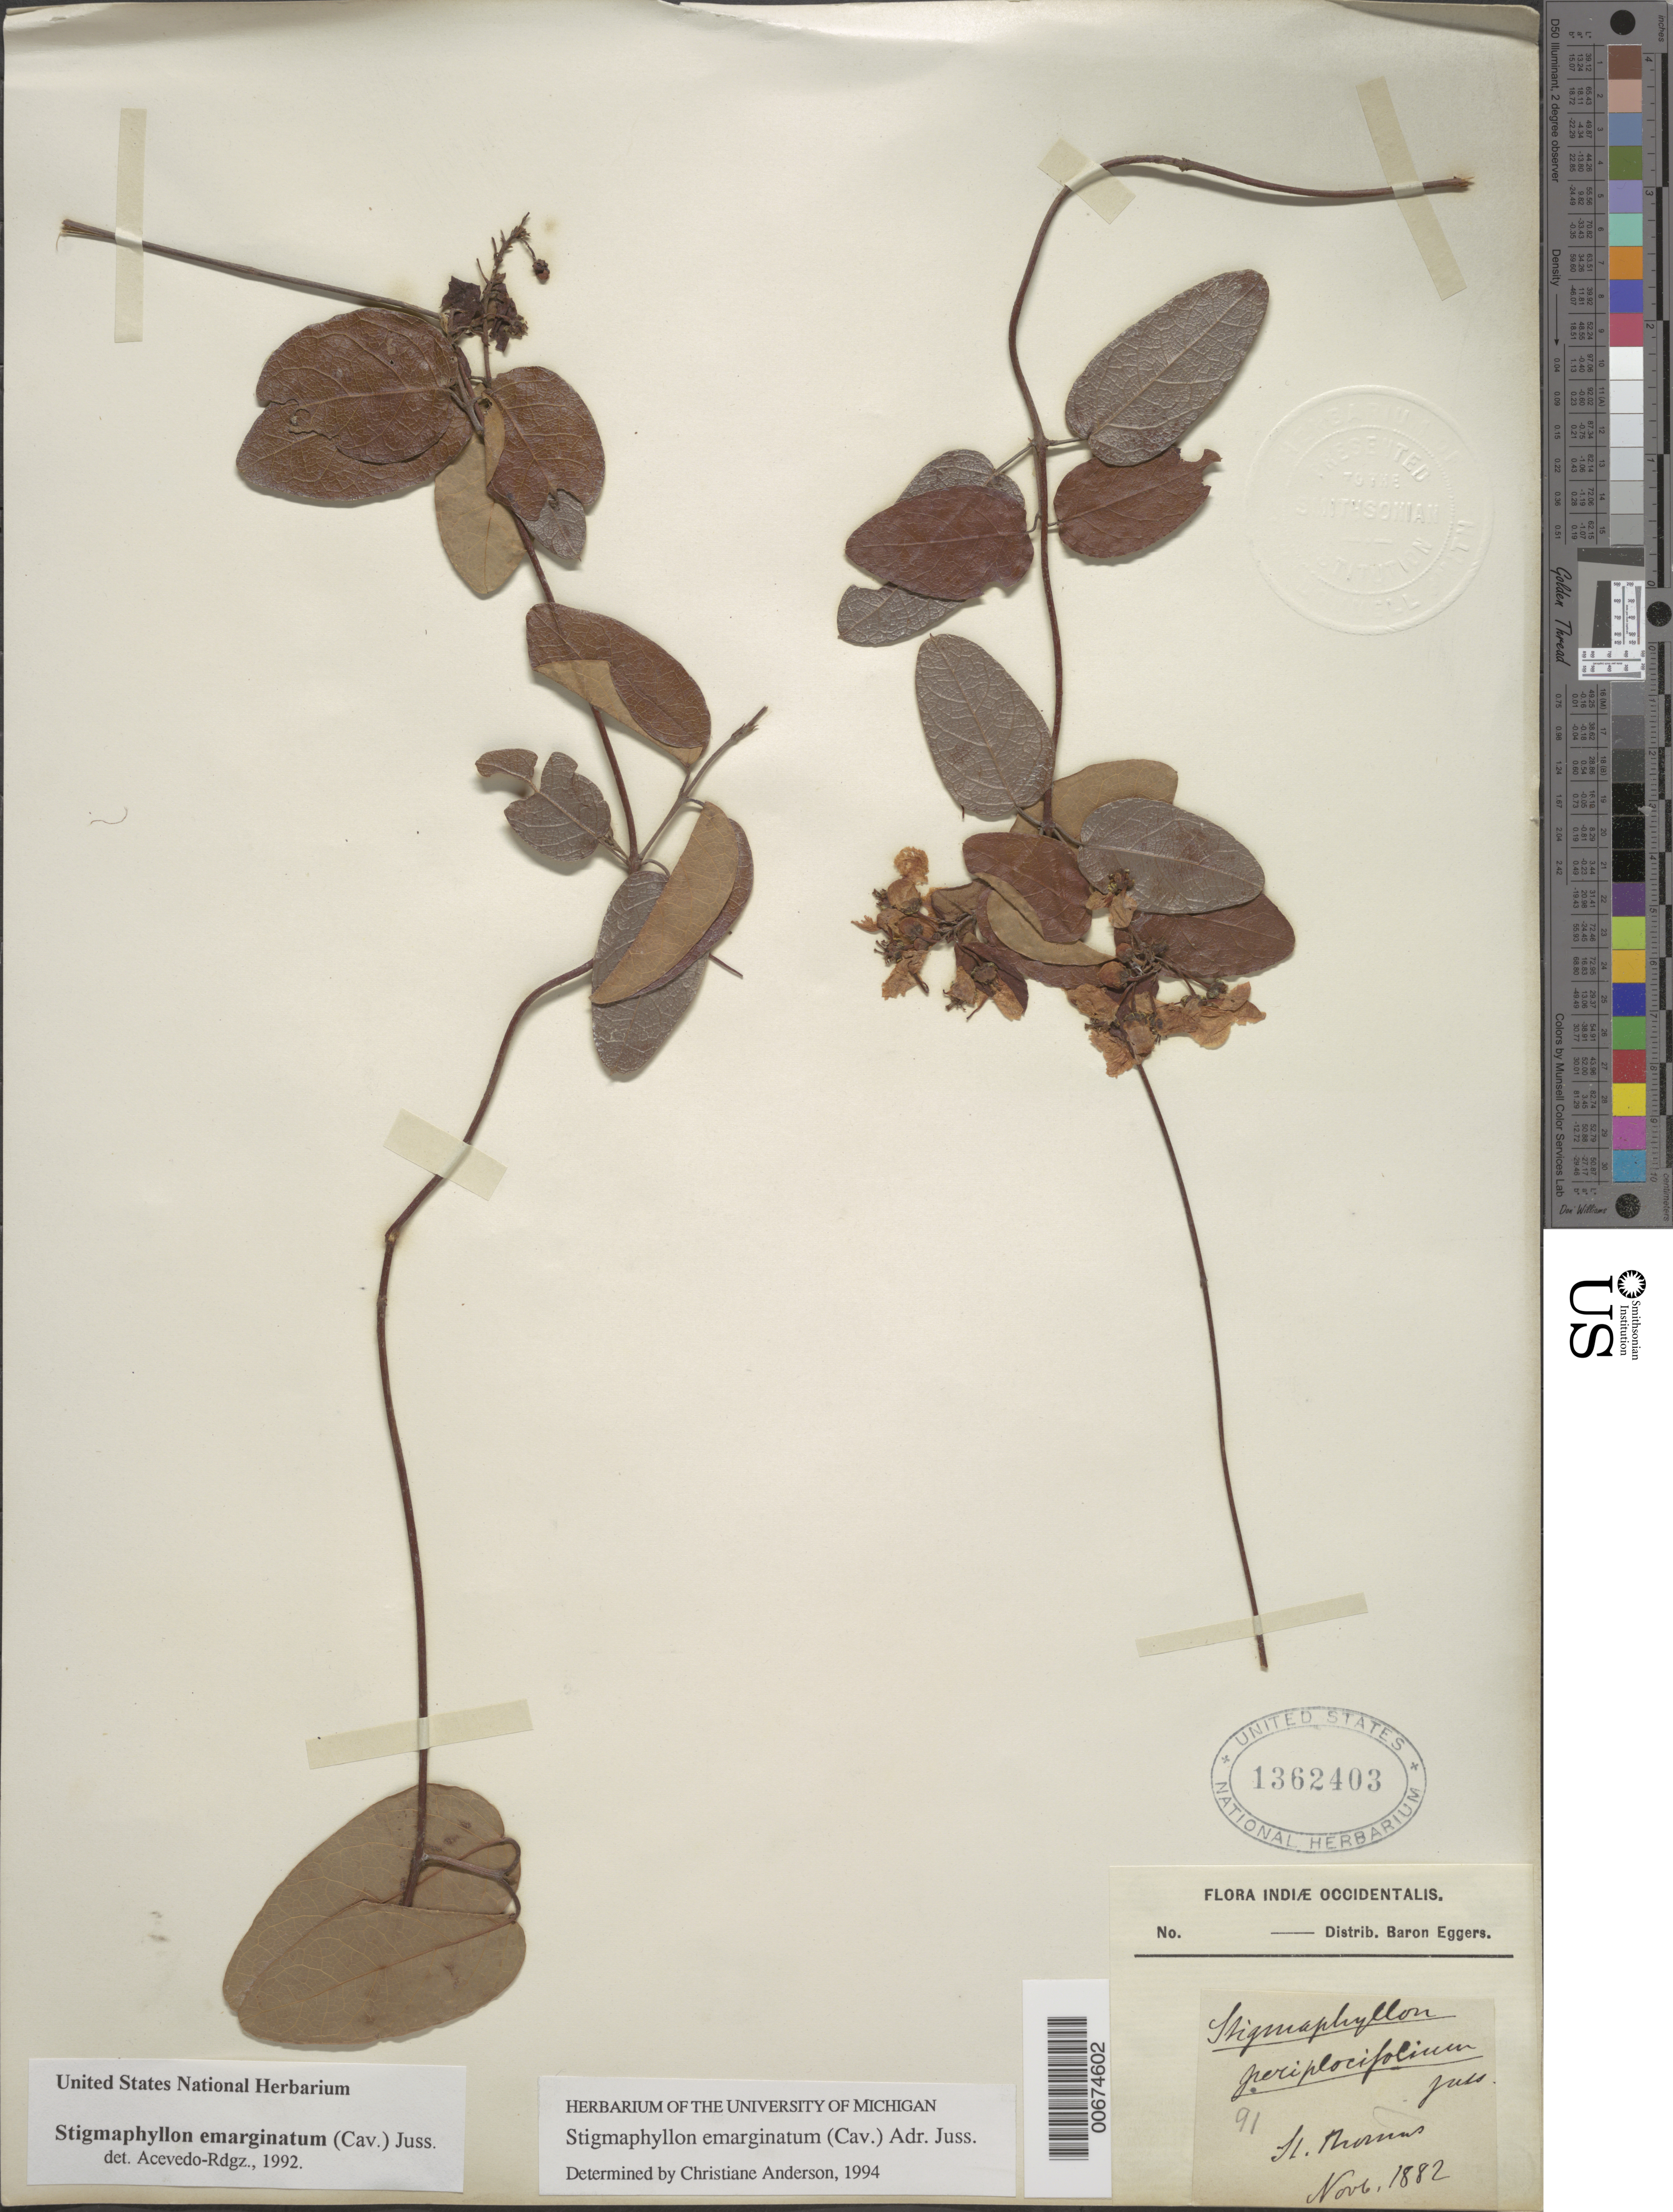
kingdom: Plantae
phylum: Tracheophyta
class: Magnoliopsida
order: Malpighiales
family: Malpighiaceae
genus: Stigmaphyllon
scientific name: Stigmaphyllon emarginatum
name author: (Cav.) A. Juss.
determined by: Anderson, C.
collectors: H. F. A. von Eggers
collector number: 91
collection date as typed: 06 Nov 1882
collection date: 1882-11-06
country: U.S. Virgin Islands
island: St. Thomas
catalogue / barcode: US 1362403